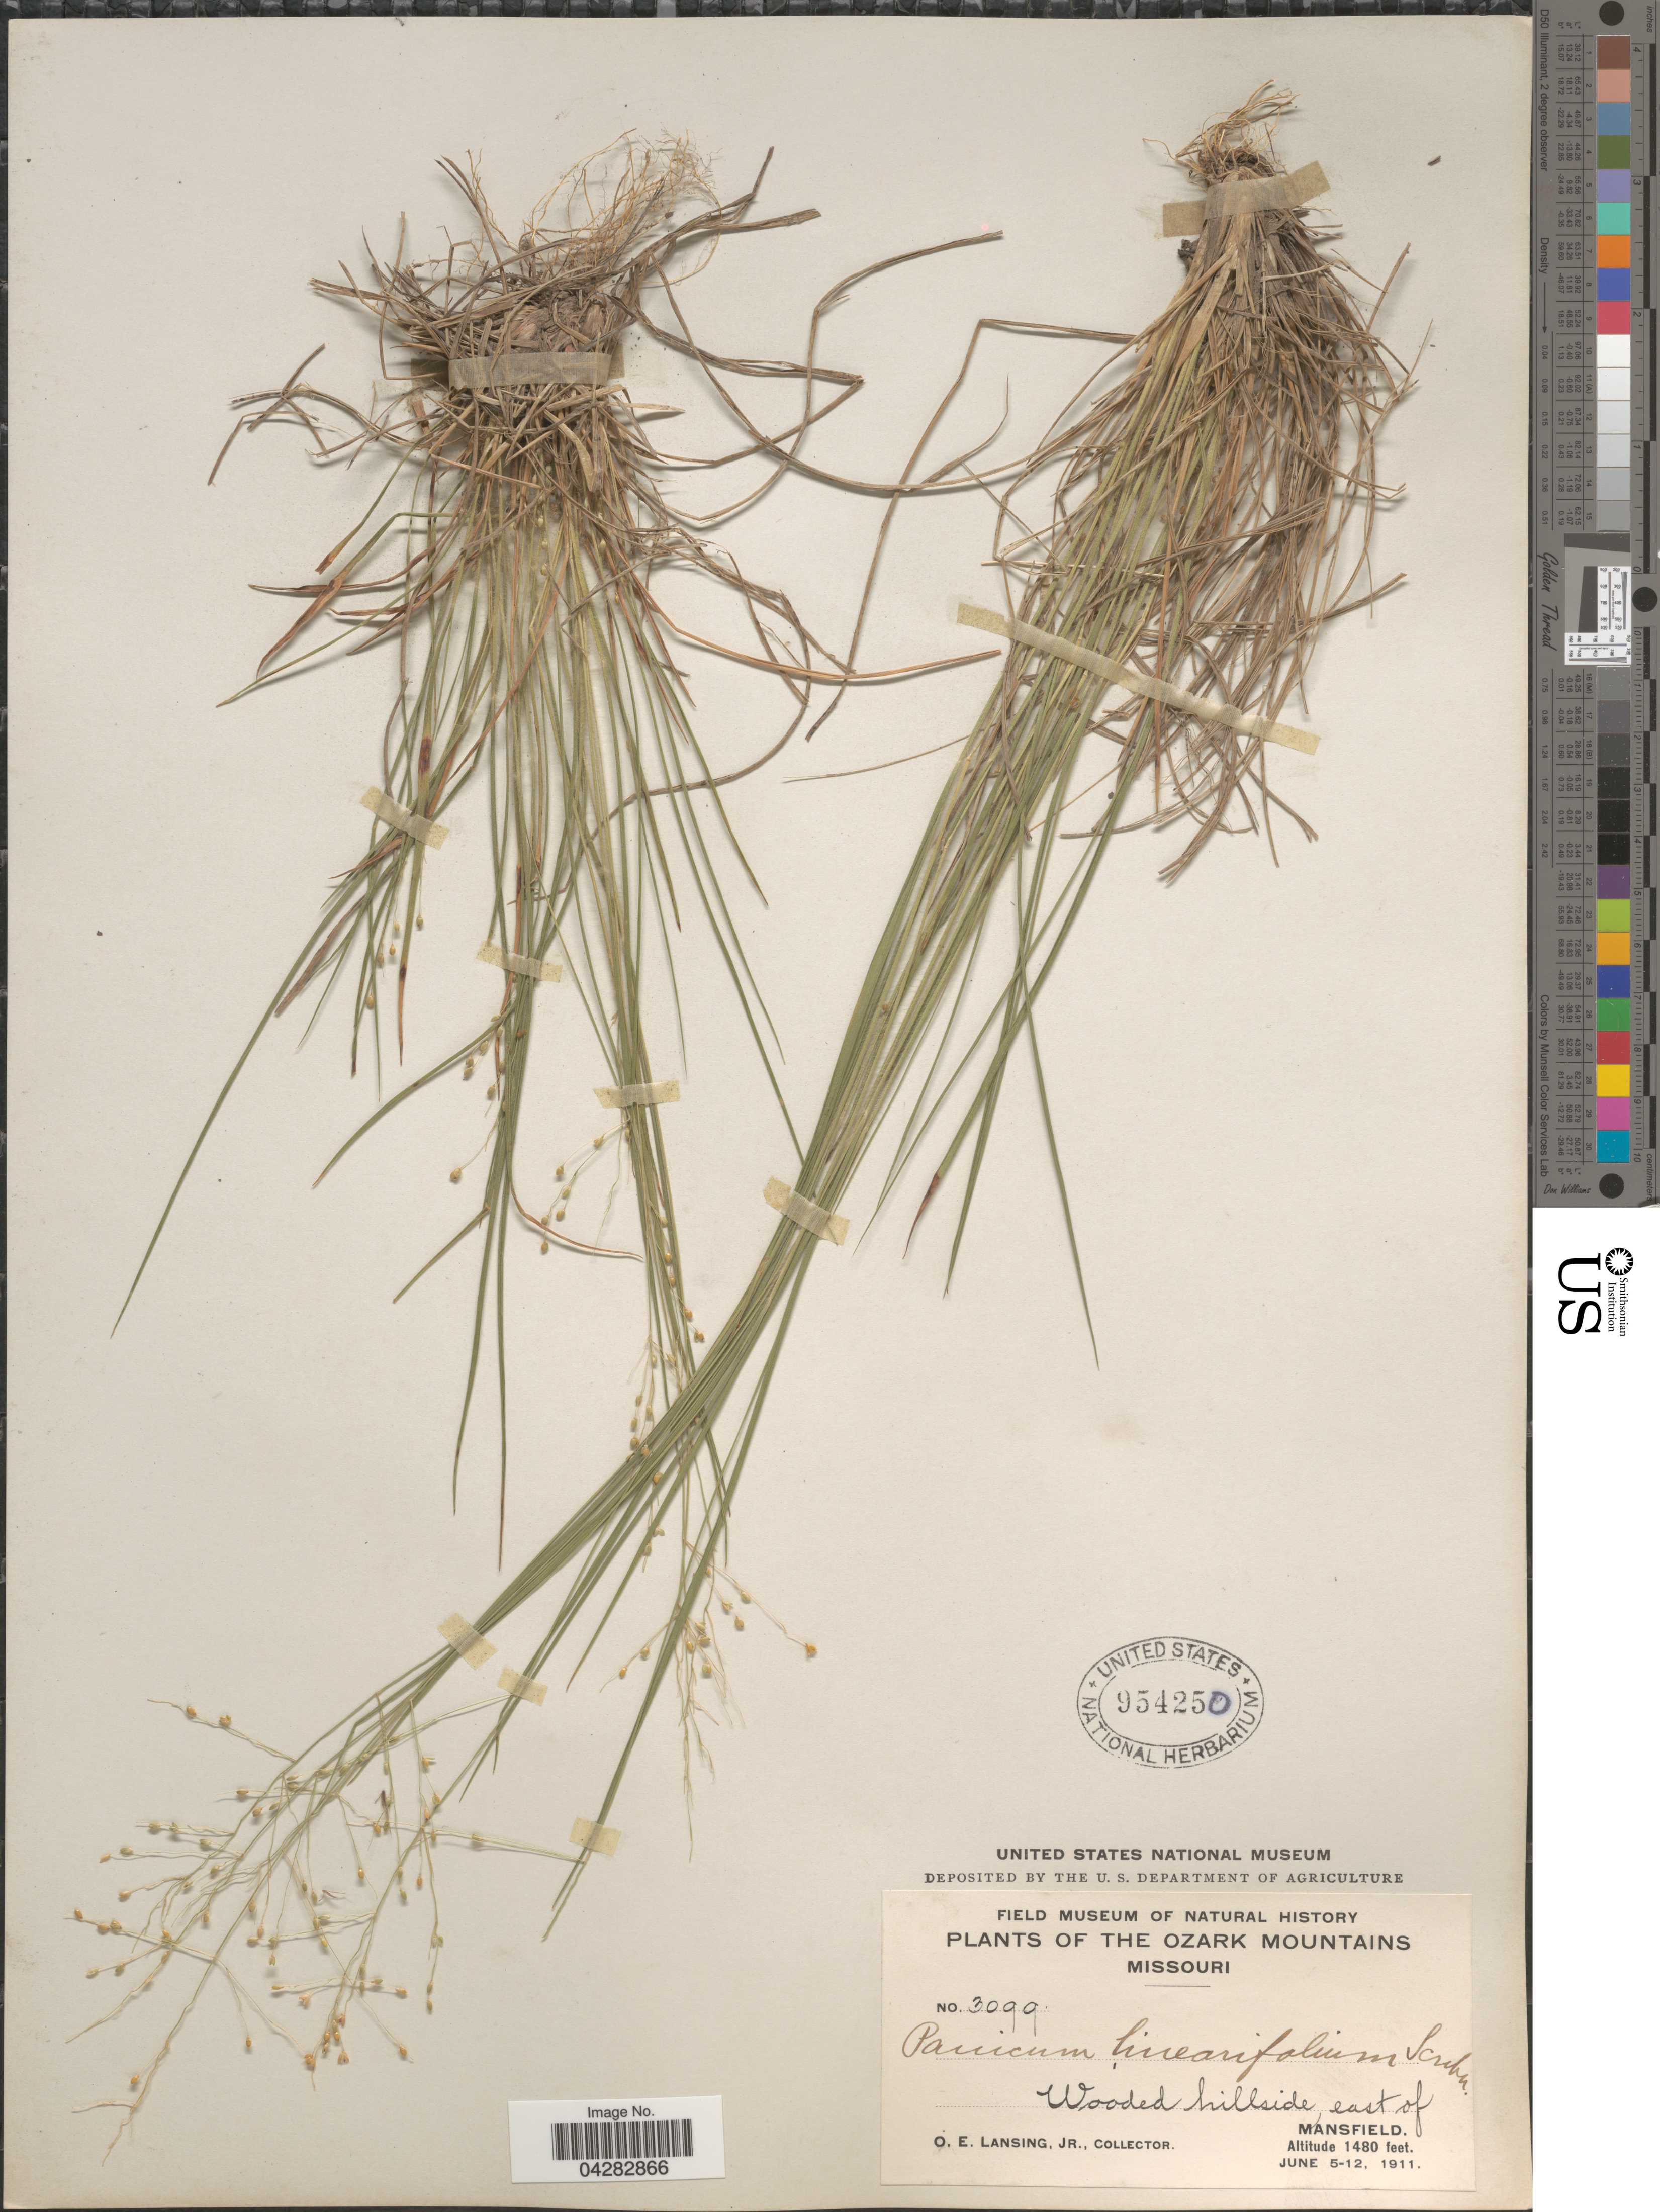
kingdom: Plantae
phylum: Tracheophyta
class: Liliopsida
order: Poales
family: Poaceae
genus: Dichanthelium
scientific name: Dichanthelium linearifolium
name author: (Scribn.) Gould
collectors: O. Lansing Jr.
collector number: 3099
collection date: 1911-06-05/1911-06-12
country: United States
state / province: Missouri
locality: The Ozark Mountains. Wooded hillside, east of Mansfield.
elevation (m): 451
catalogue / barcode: US 954250